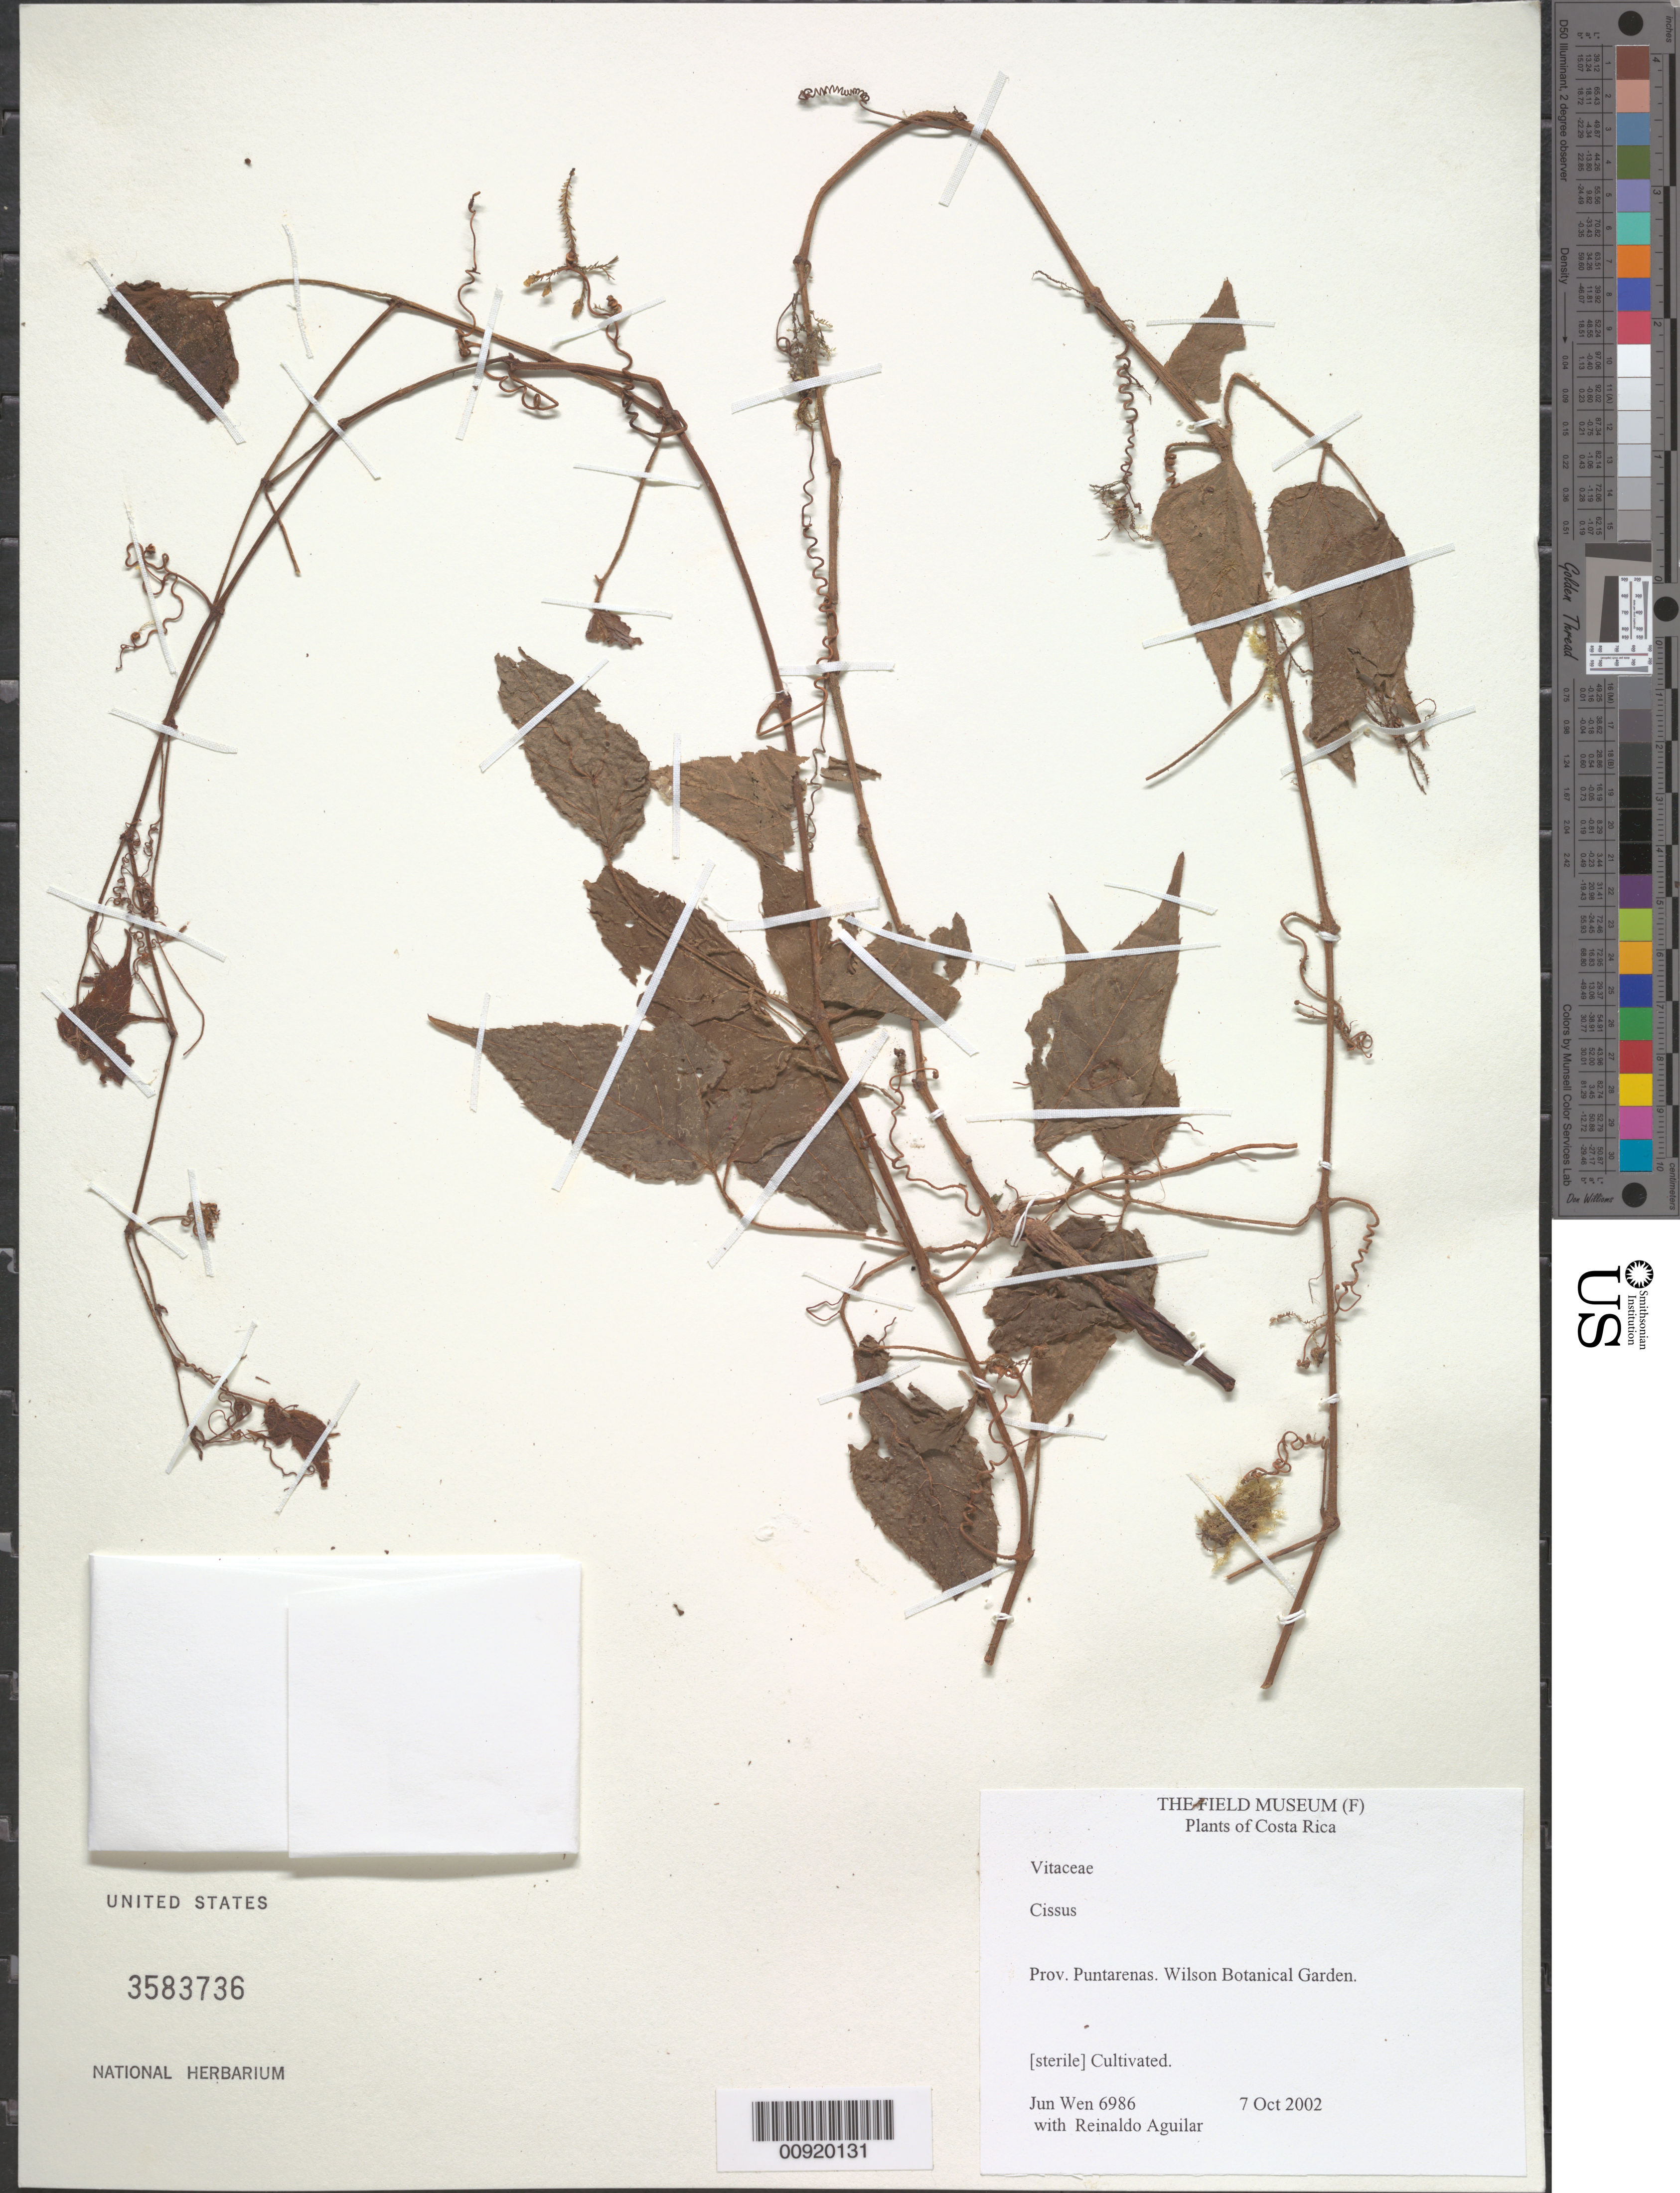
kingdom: Plantae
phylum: Tracheophyta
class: Magnoliopsida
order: Vitales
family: Vitaceae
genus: Cissus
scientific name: Cissus sp.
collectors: J. Wen & R. Aguilar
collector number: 6986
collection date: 2002-10-07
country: Costa Rica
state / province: Puntarenas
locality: Wilson Botanical Garden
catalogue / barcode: US 3583736